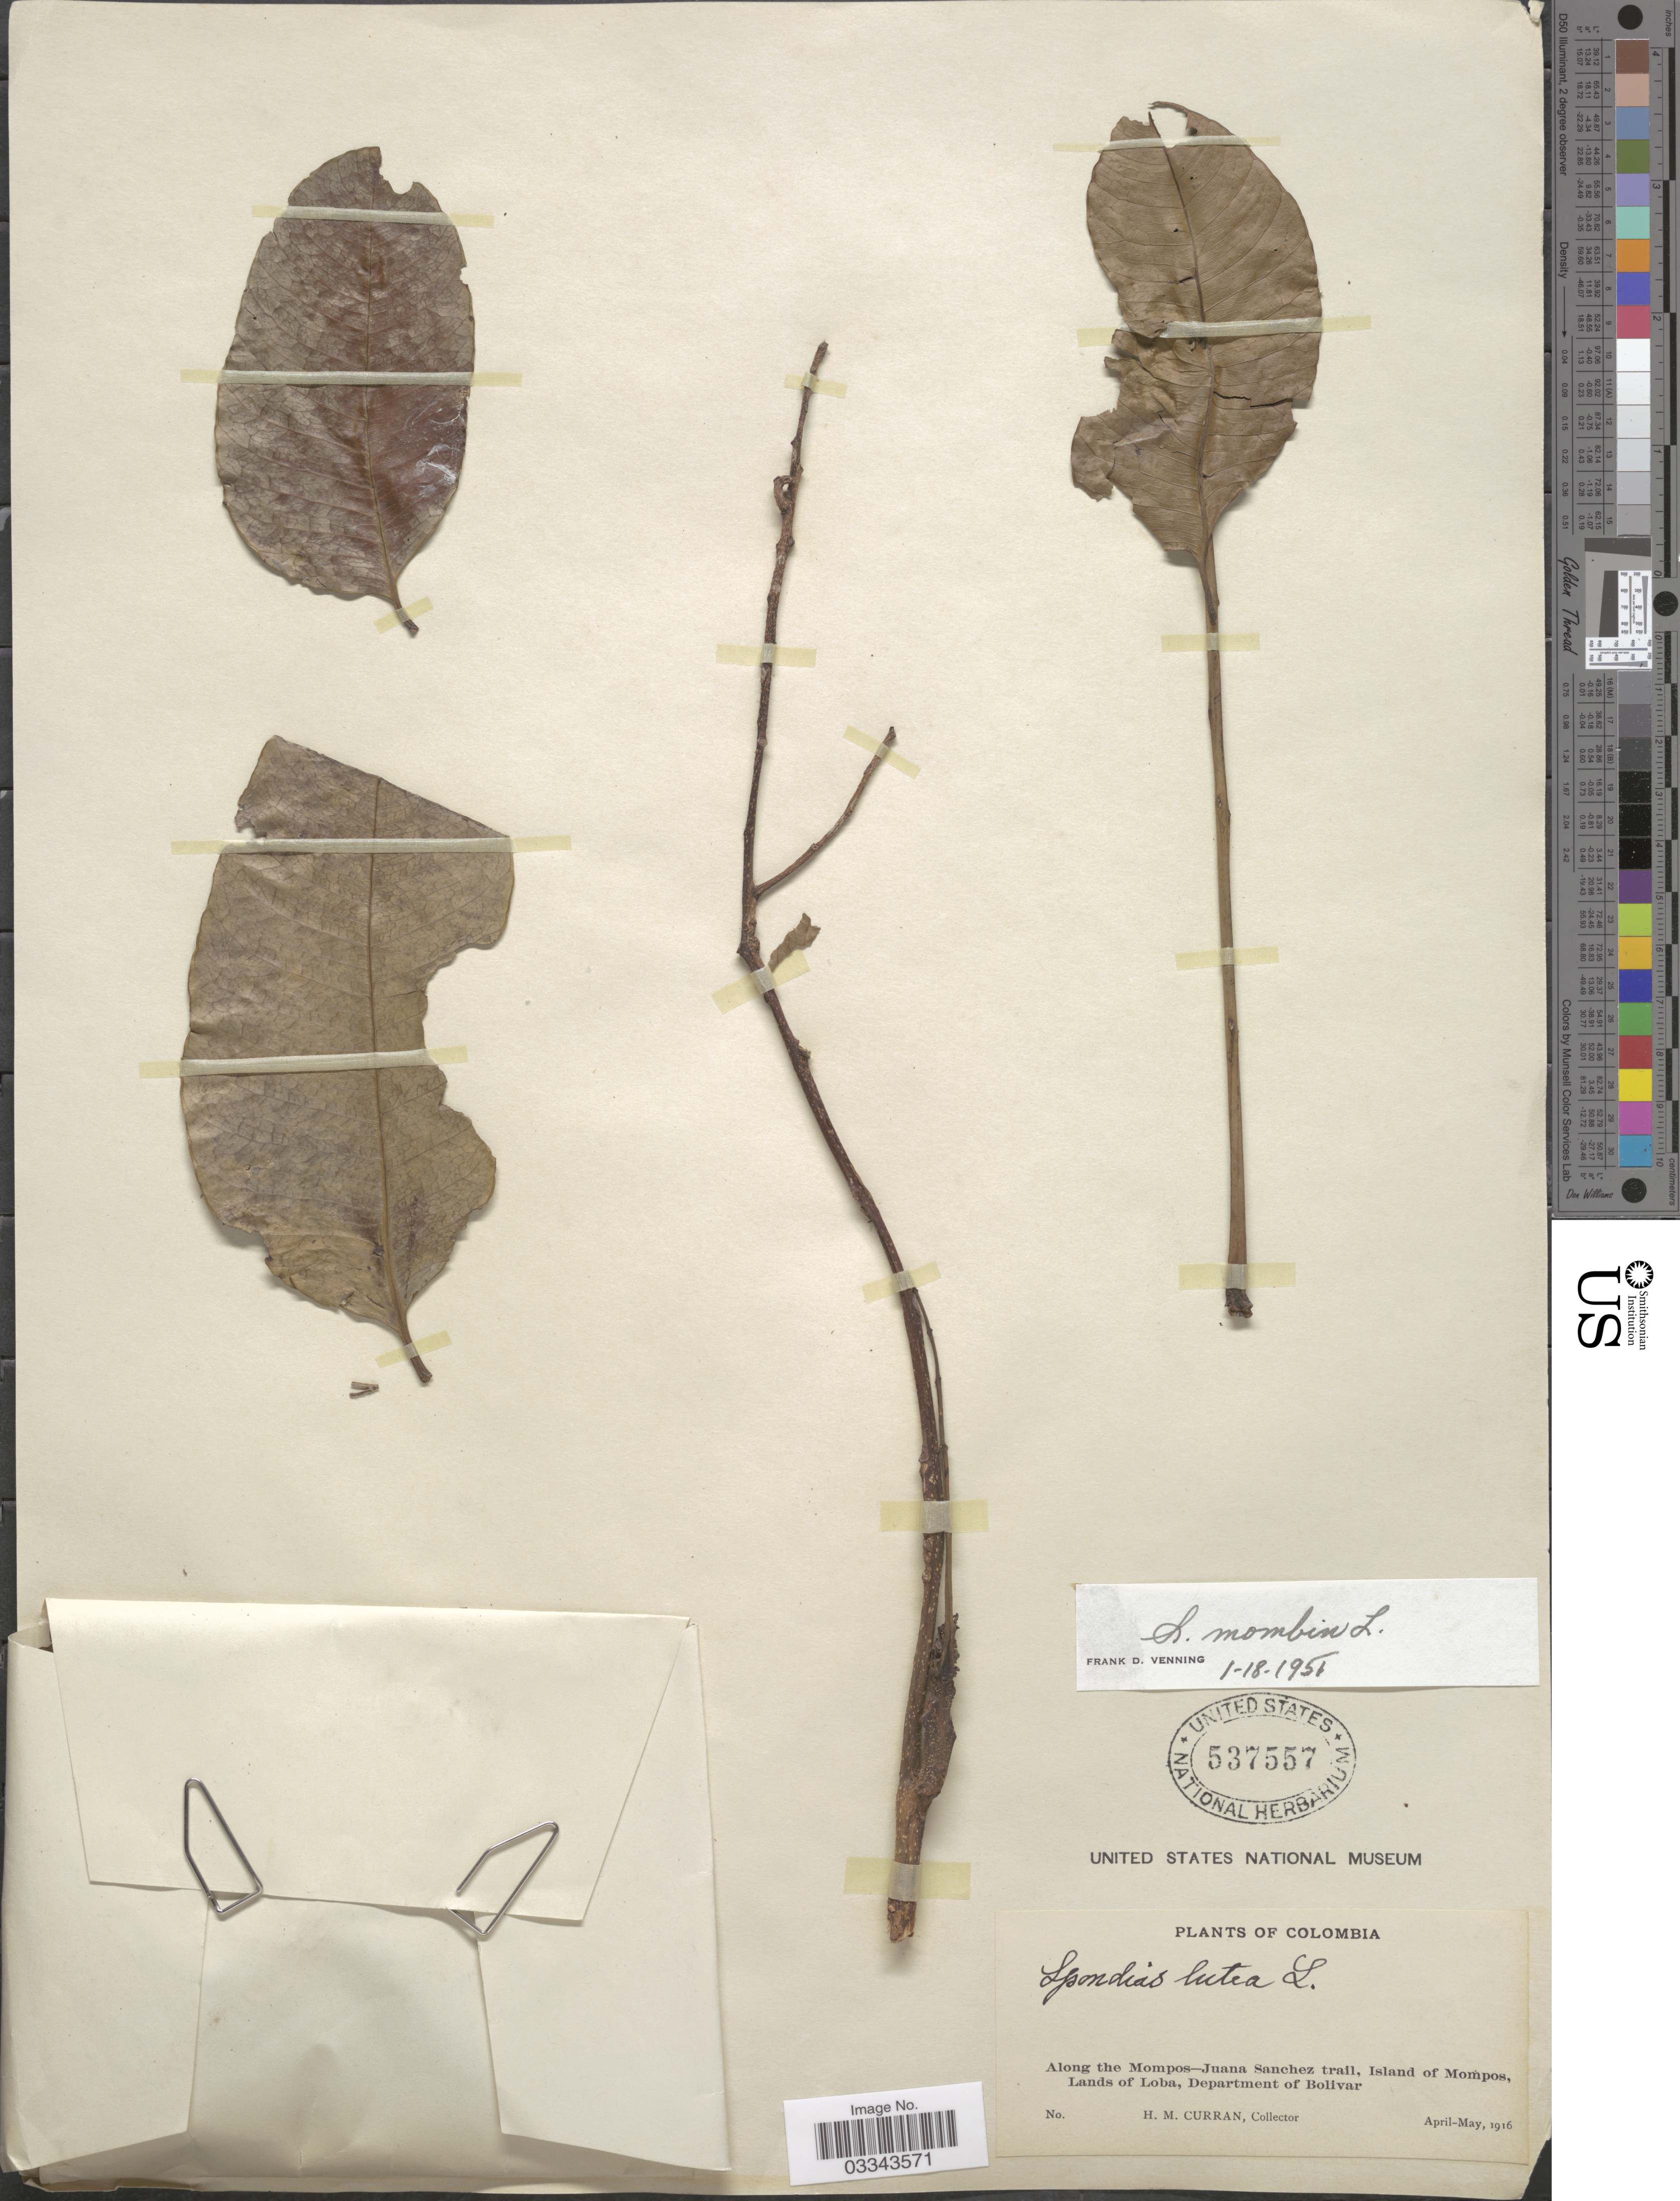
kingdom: Plantae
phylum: Tracheophyta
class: Magnoliopsida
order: Sapindales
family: Anacardiaceae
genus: Spondias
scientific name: Spondias mombin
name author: L.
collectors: H. M. Curran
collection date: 1916-04/1916-05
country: Colombia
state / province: Bolívar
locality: Along the Mompos-Juana Sanchez trail, Island of Mompos, Lands of Loba, Department of Bolivar.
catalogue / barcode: US 537557